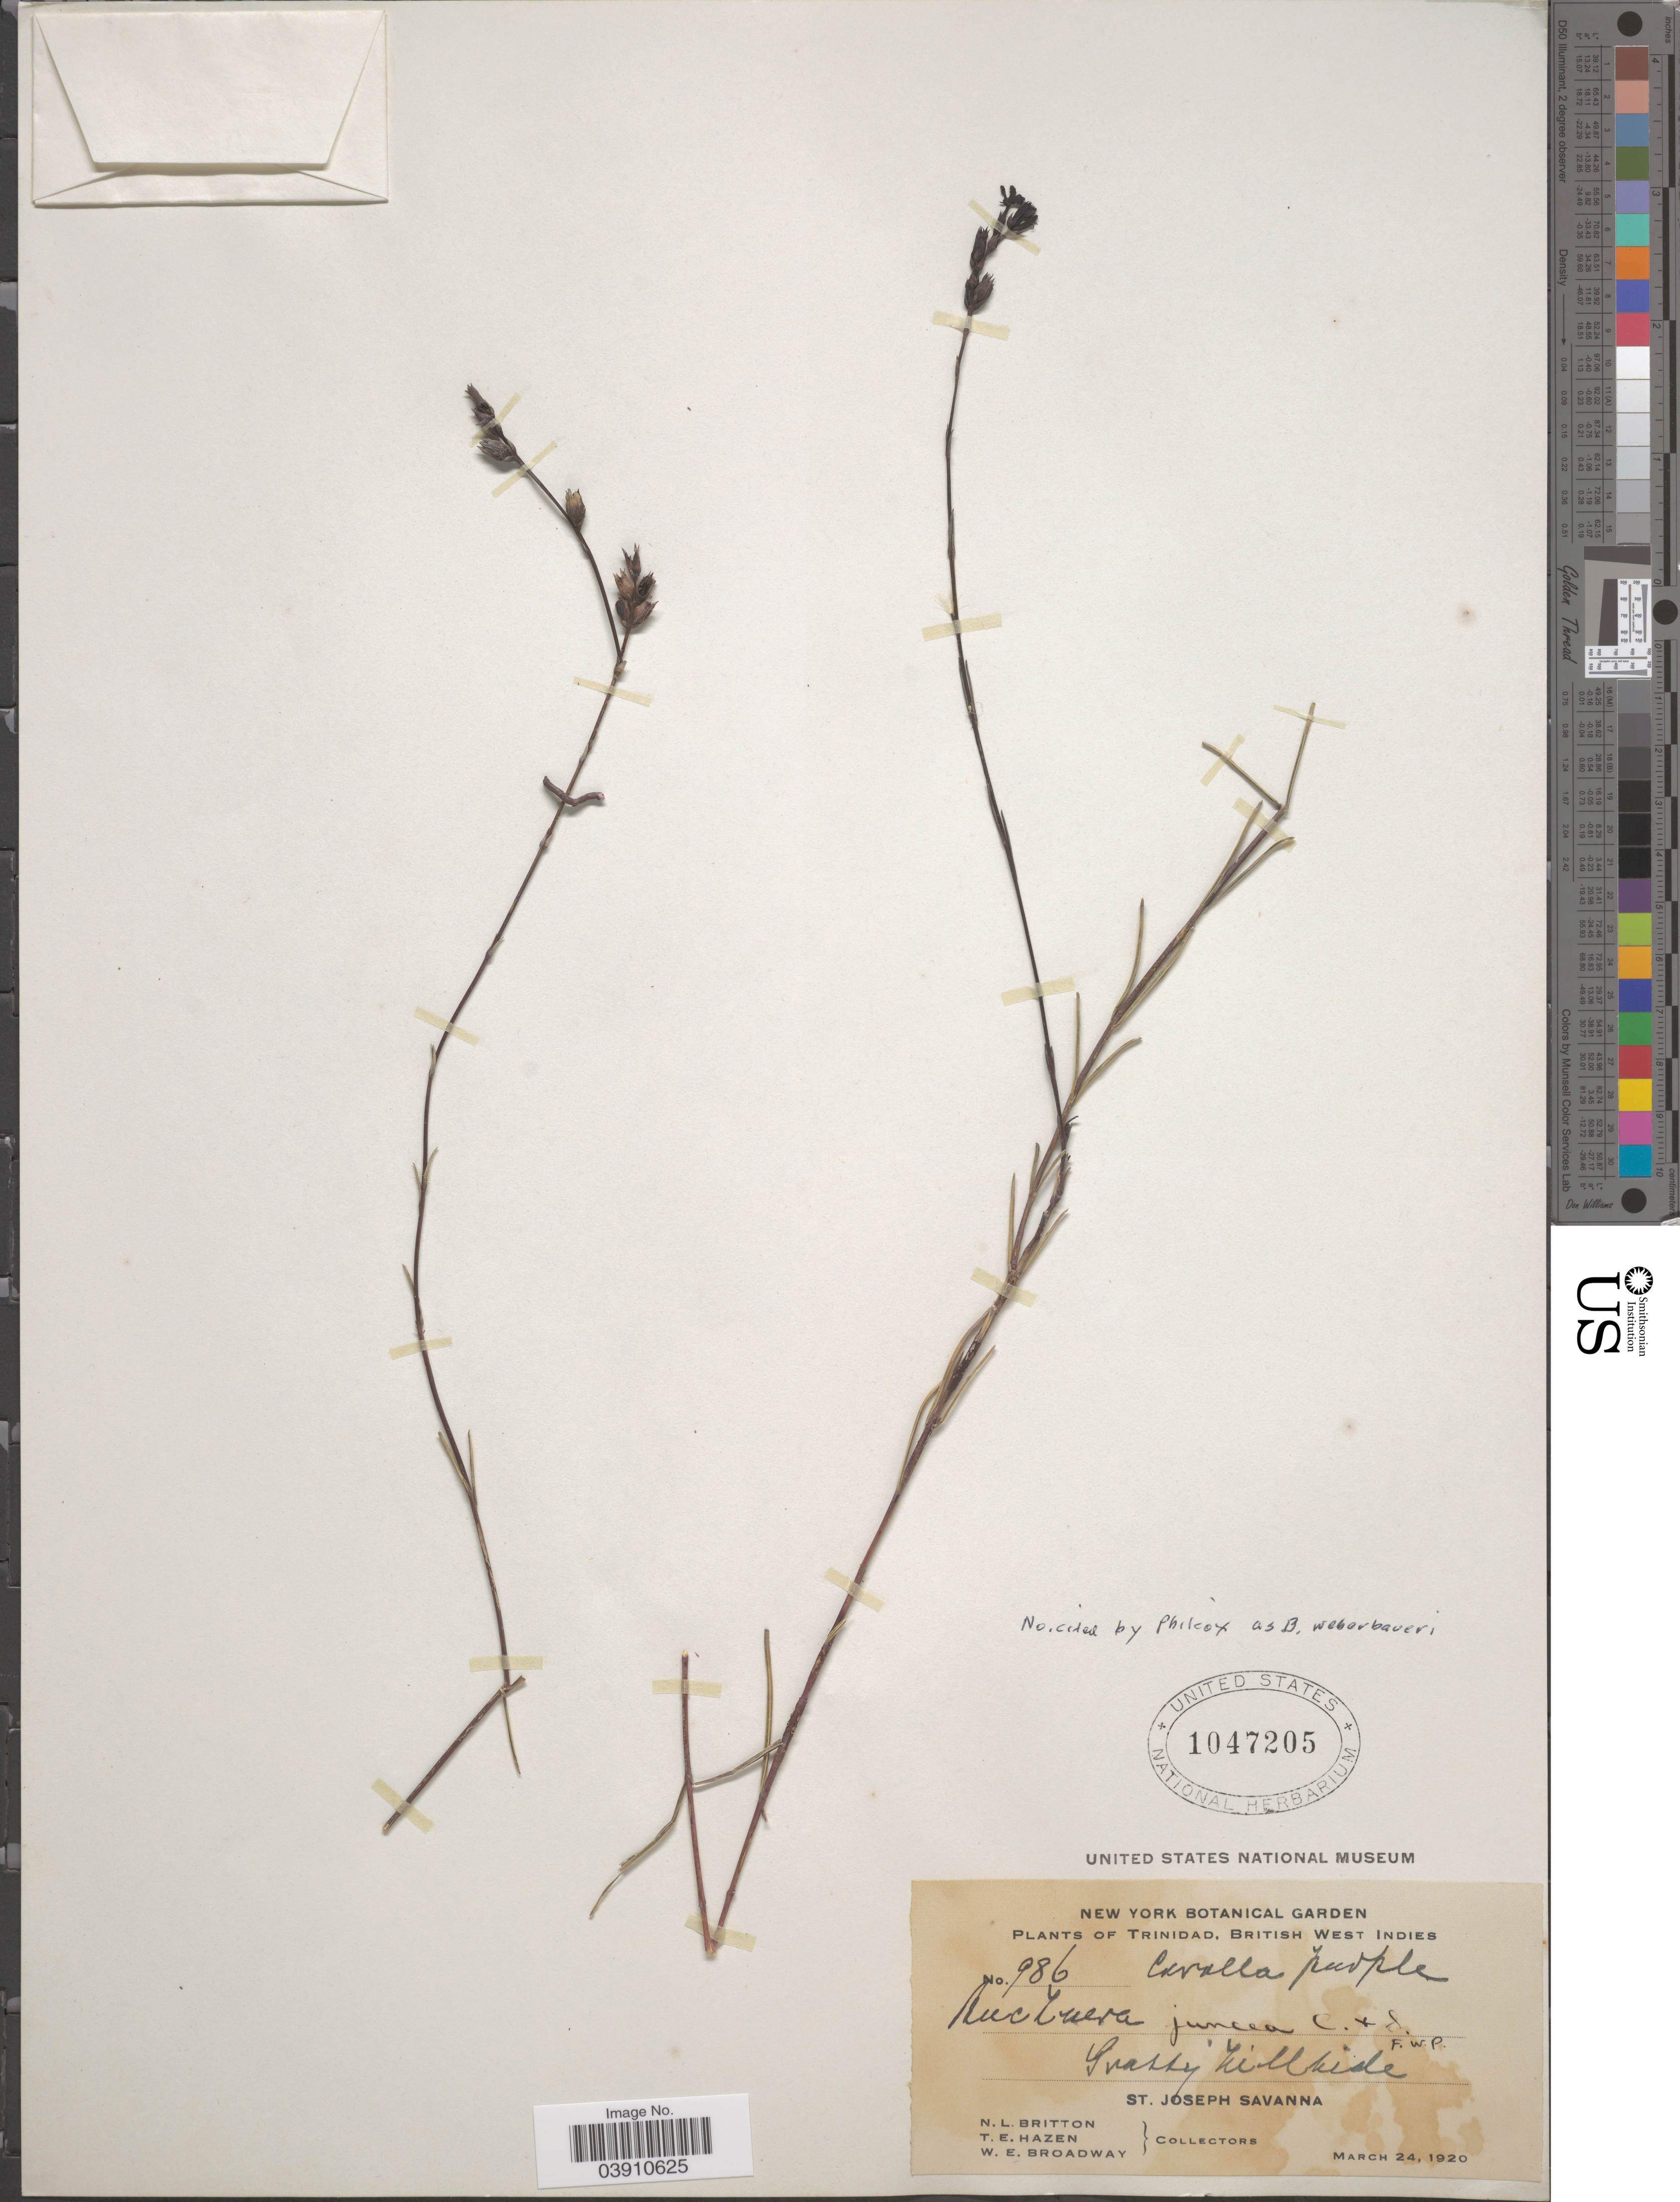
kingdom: Plantae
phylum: Tracheophyta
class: Magnoliopsida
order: Lamiales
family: Orobanchaceae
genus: Buchnera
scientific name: Buchnera weberbaueri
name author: Diels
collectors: Mrs. N. L. Britton, T. E. Hazen & W. E. Broadway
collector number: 986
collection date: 1920-03-24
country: Trinidad and Tobago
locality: Trinidad, British West Indies. St. Joseph Savanna.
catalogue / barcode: US 1047205